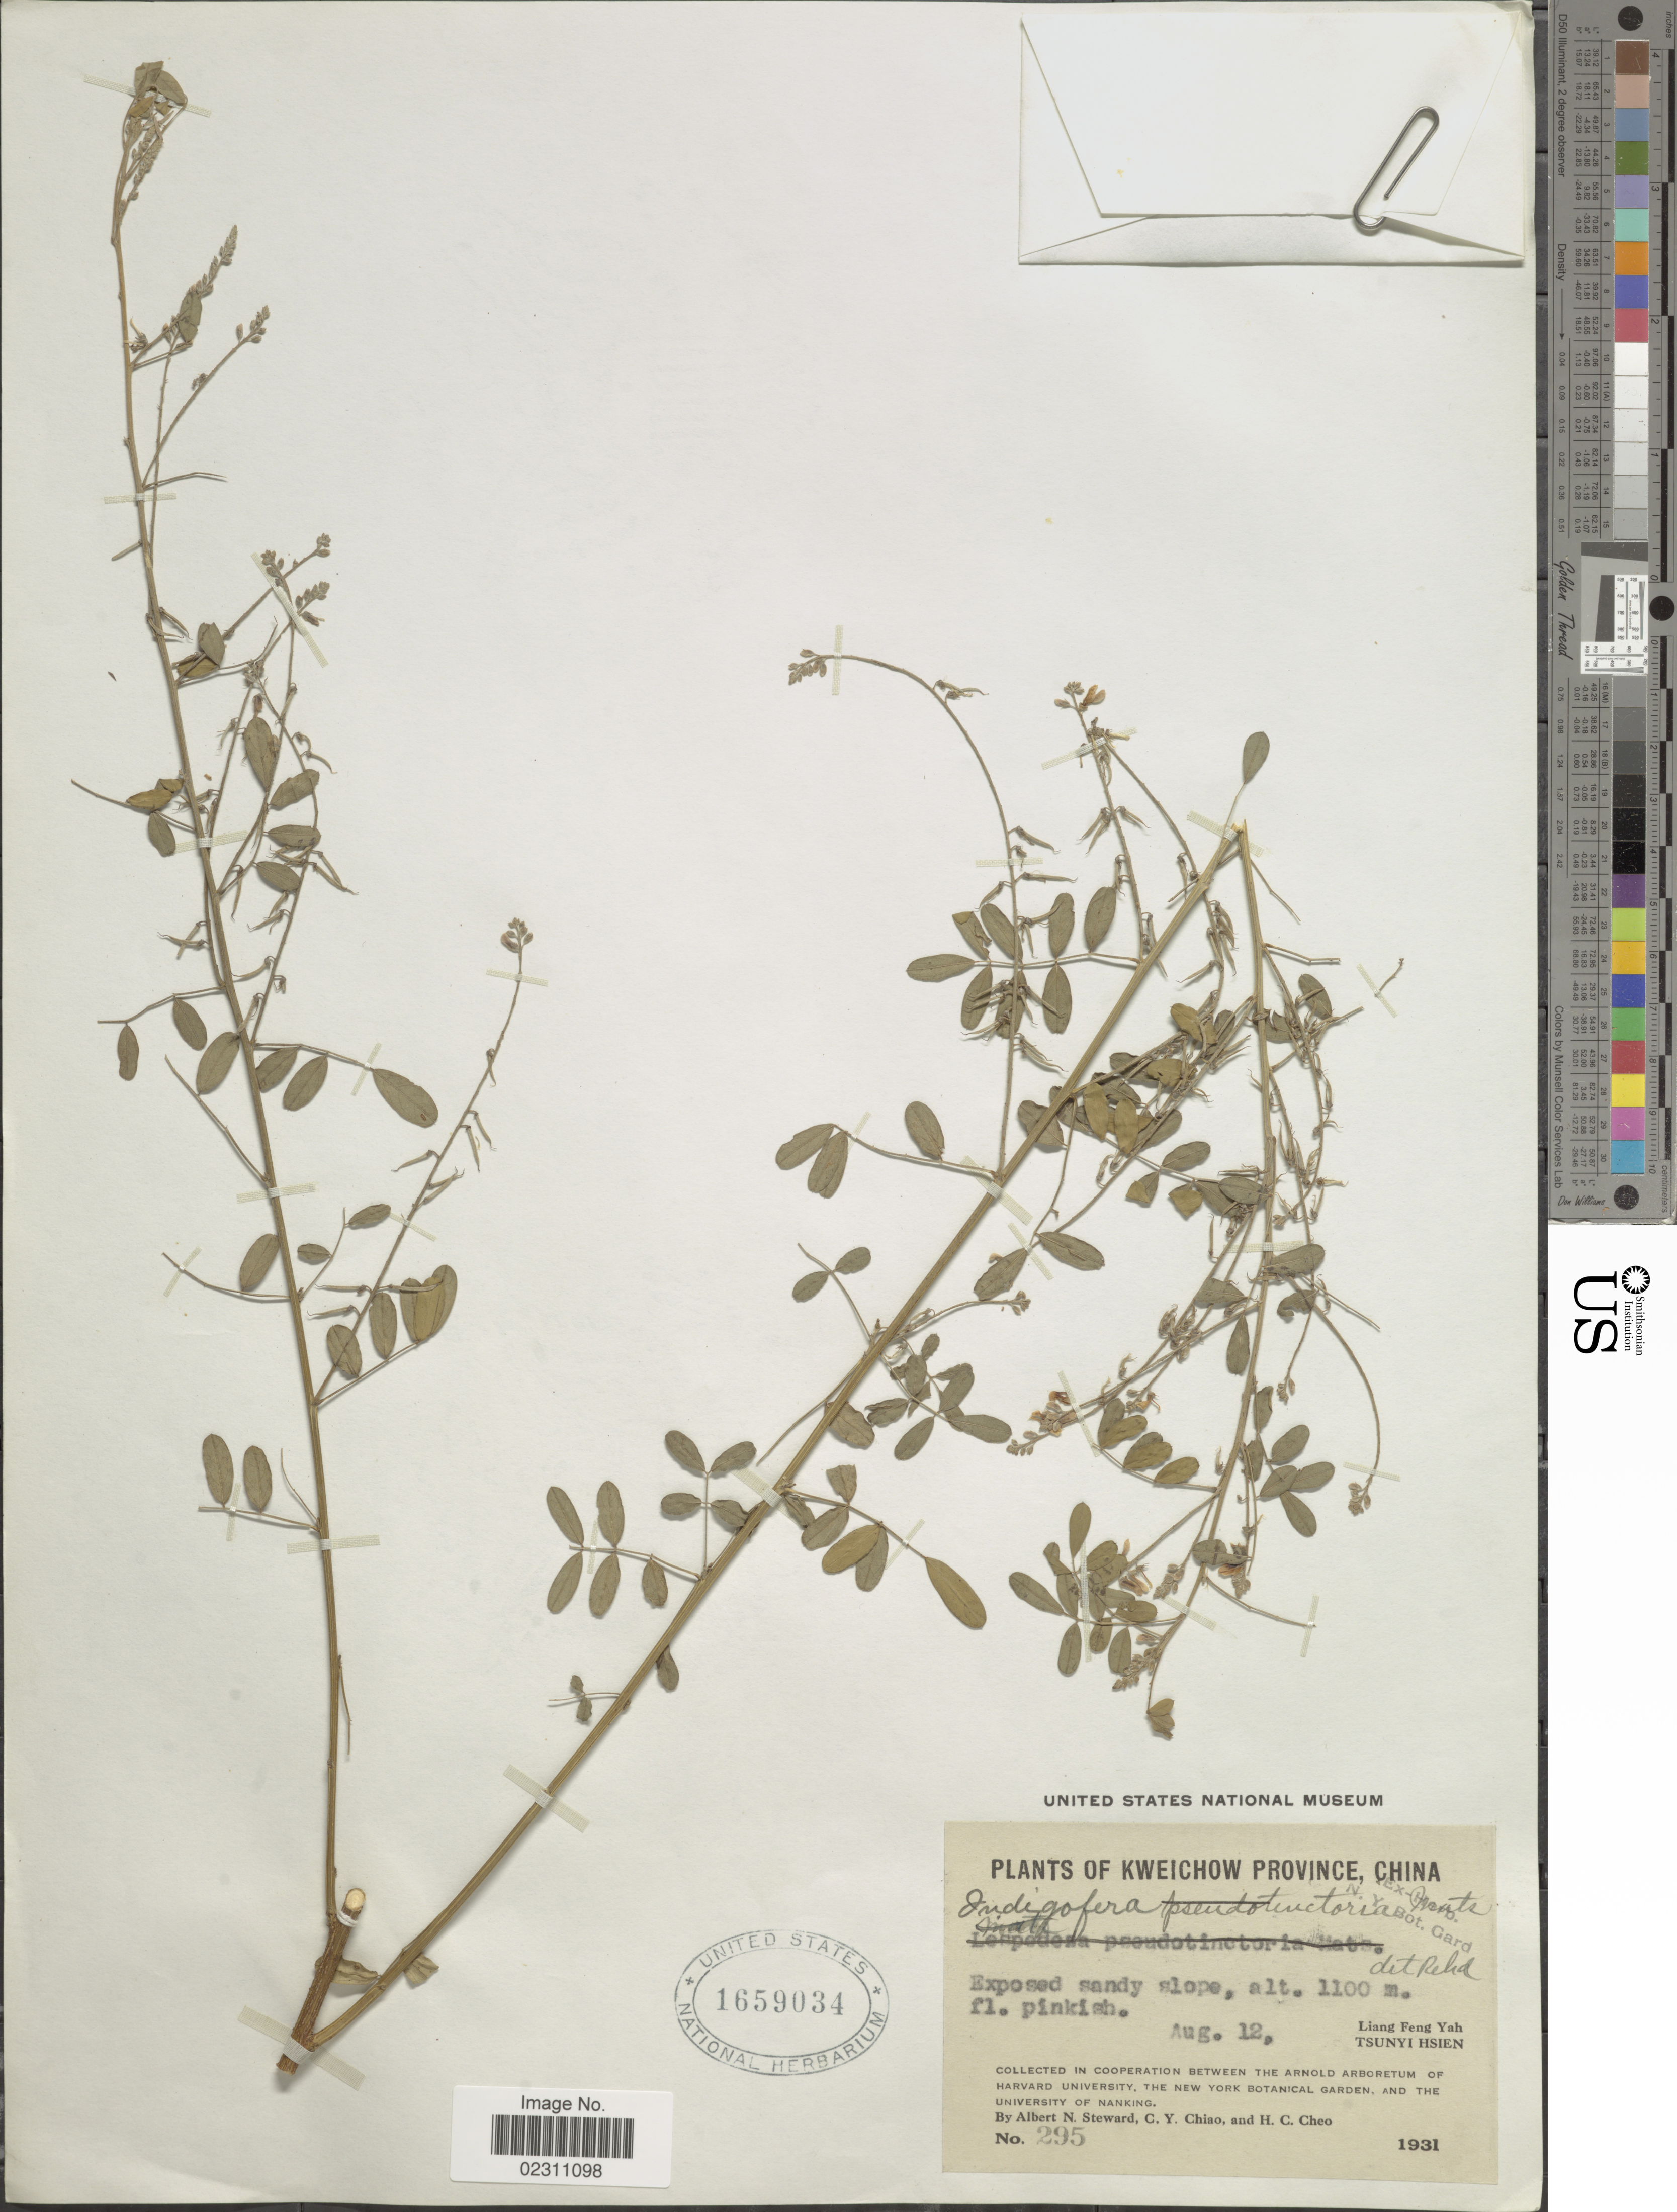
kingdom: Plantae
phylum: Tracheophyta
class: Magnoliopsida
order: Fabales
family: Fabaceae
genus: Indigofera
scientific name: Indigofera pseudotinctoria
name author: Matsum.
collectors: A. N. Steward, C. Y. Chiao & H. Cheo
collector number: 295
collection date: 1931-08-12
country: China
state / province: Guizhou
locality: Kweichow Province, Liang Feng Yah, Tsunyi Hsien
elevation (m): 1100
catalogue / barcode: US 1659034